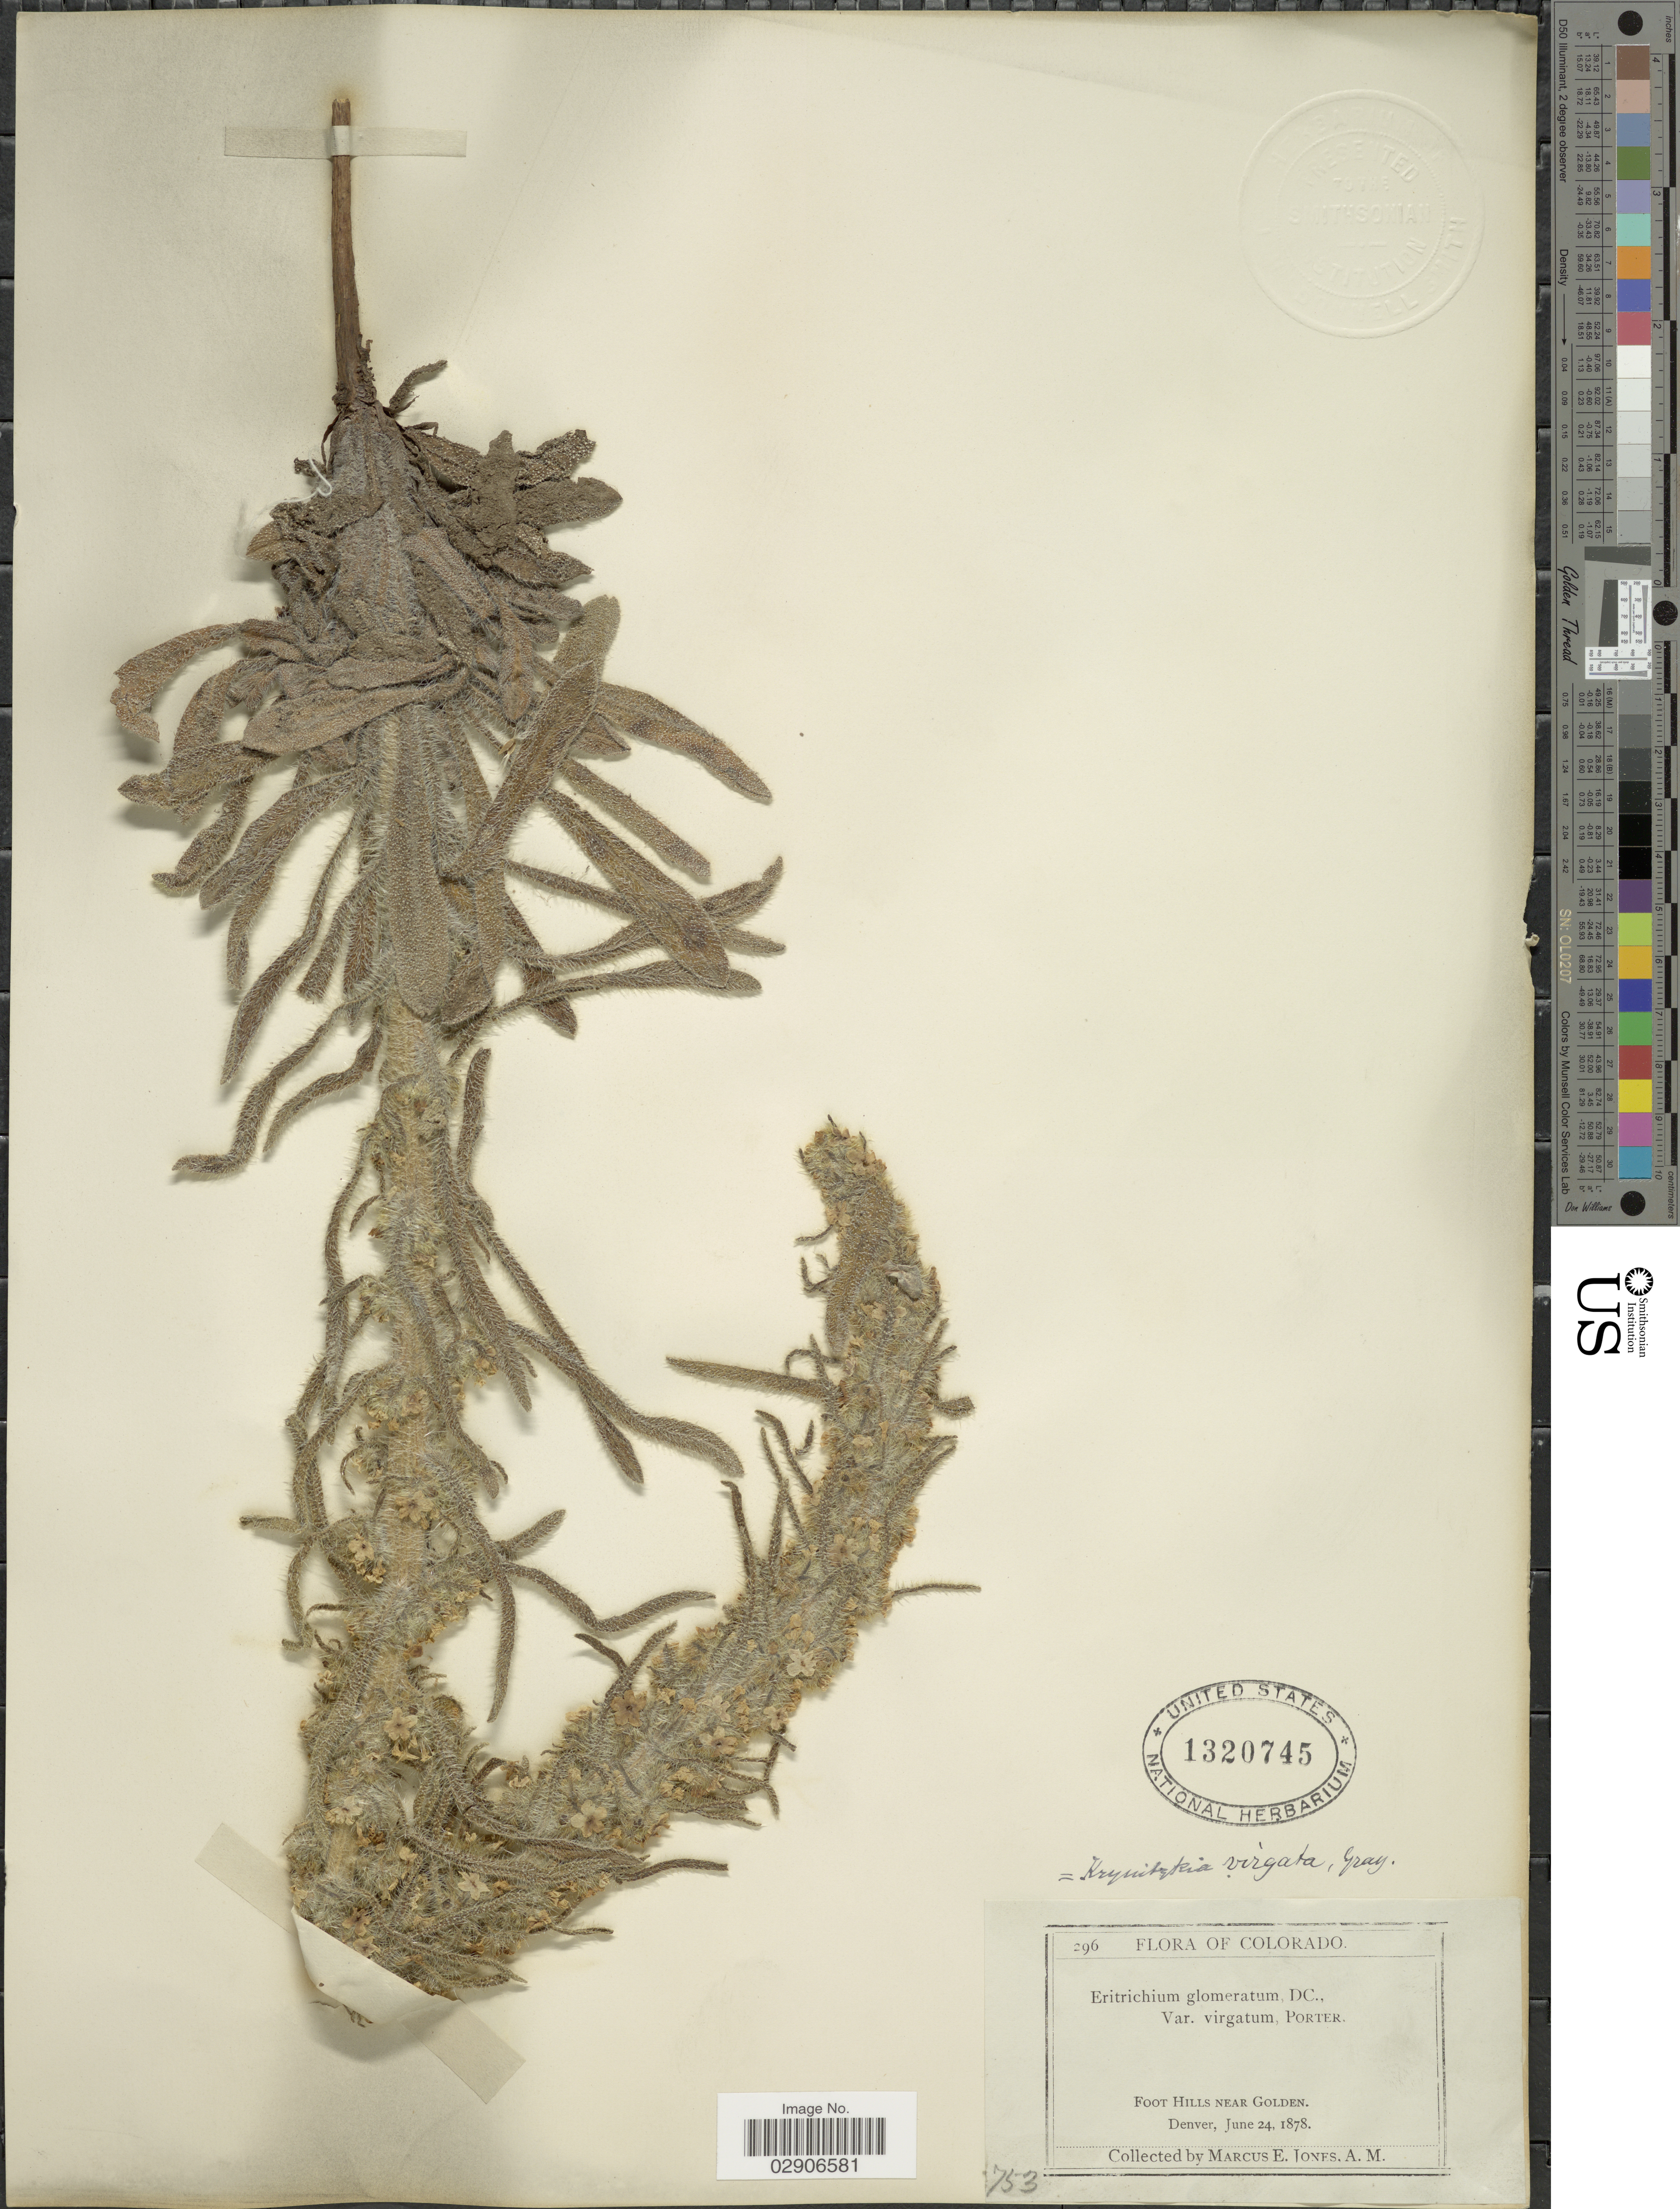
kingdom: Plantae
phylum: Tracheophyta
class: Magnoliopsida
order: Boraginales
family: Boraginaceae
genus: Oreocarya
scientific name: Oreocarya virgata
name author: (Porter) Greene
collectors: M. E. Jones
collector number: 296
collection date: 1878-06-24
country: United States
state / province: Colorado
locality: Foot Hills near Golden. Denver. Colorado.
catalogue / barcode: US 1320745